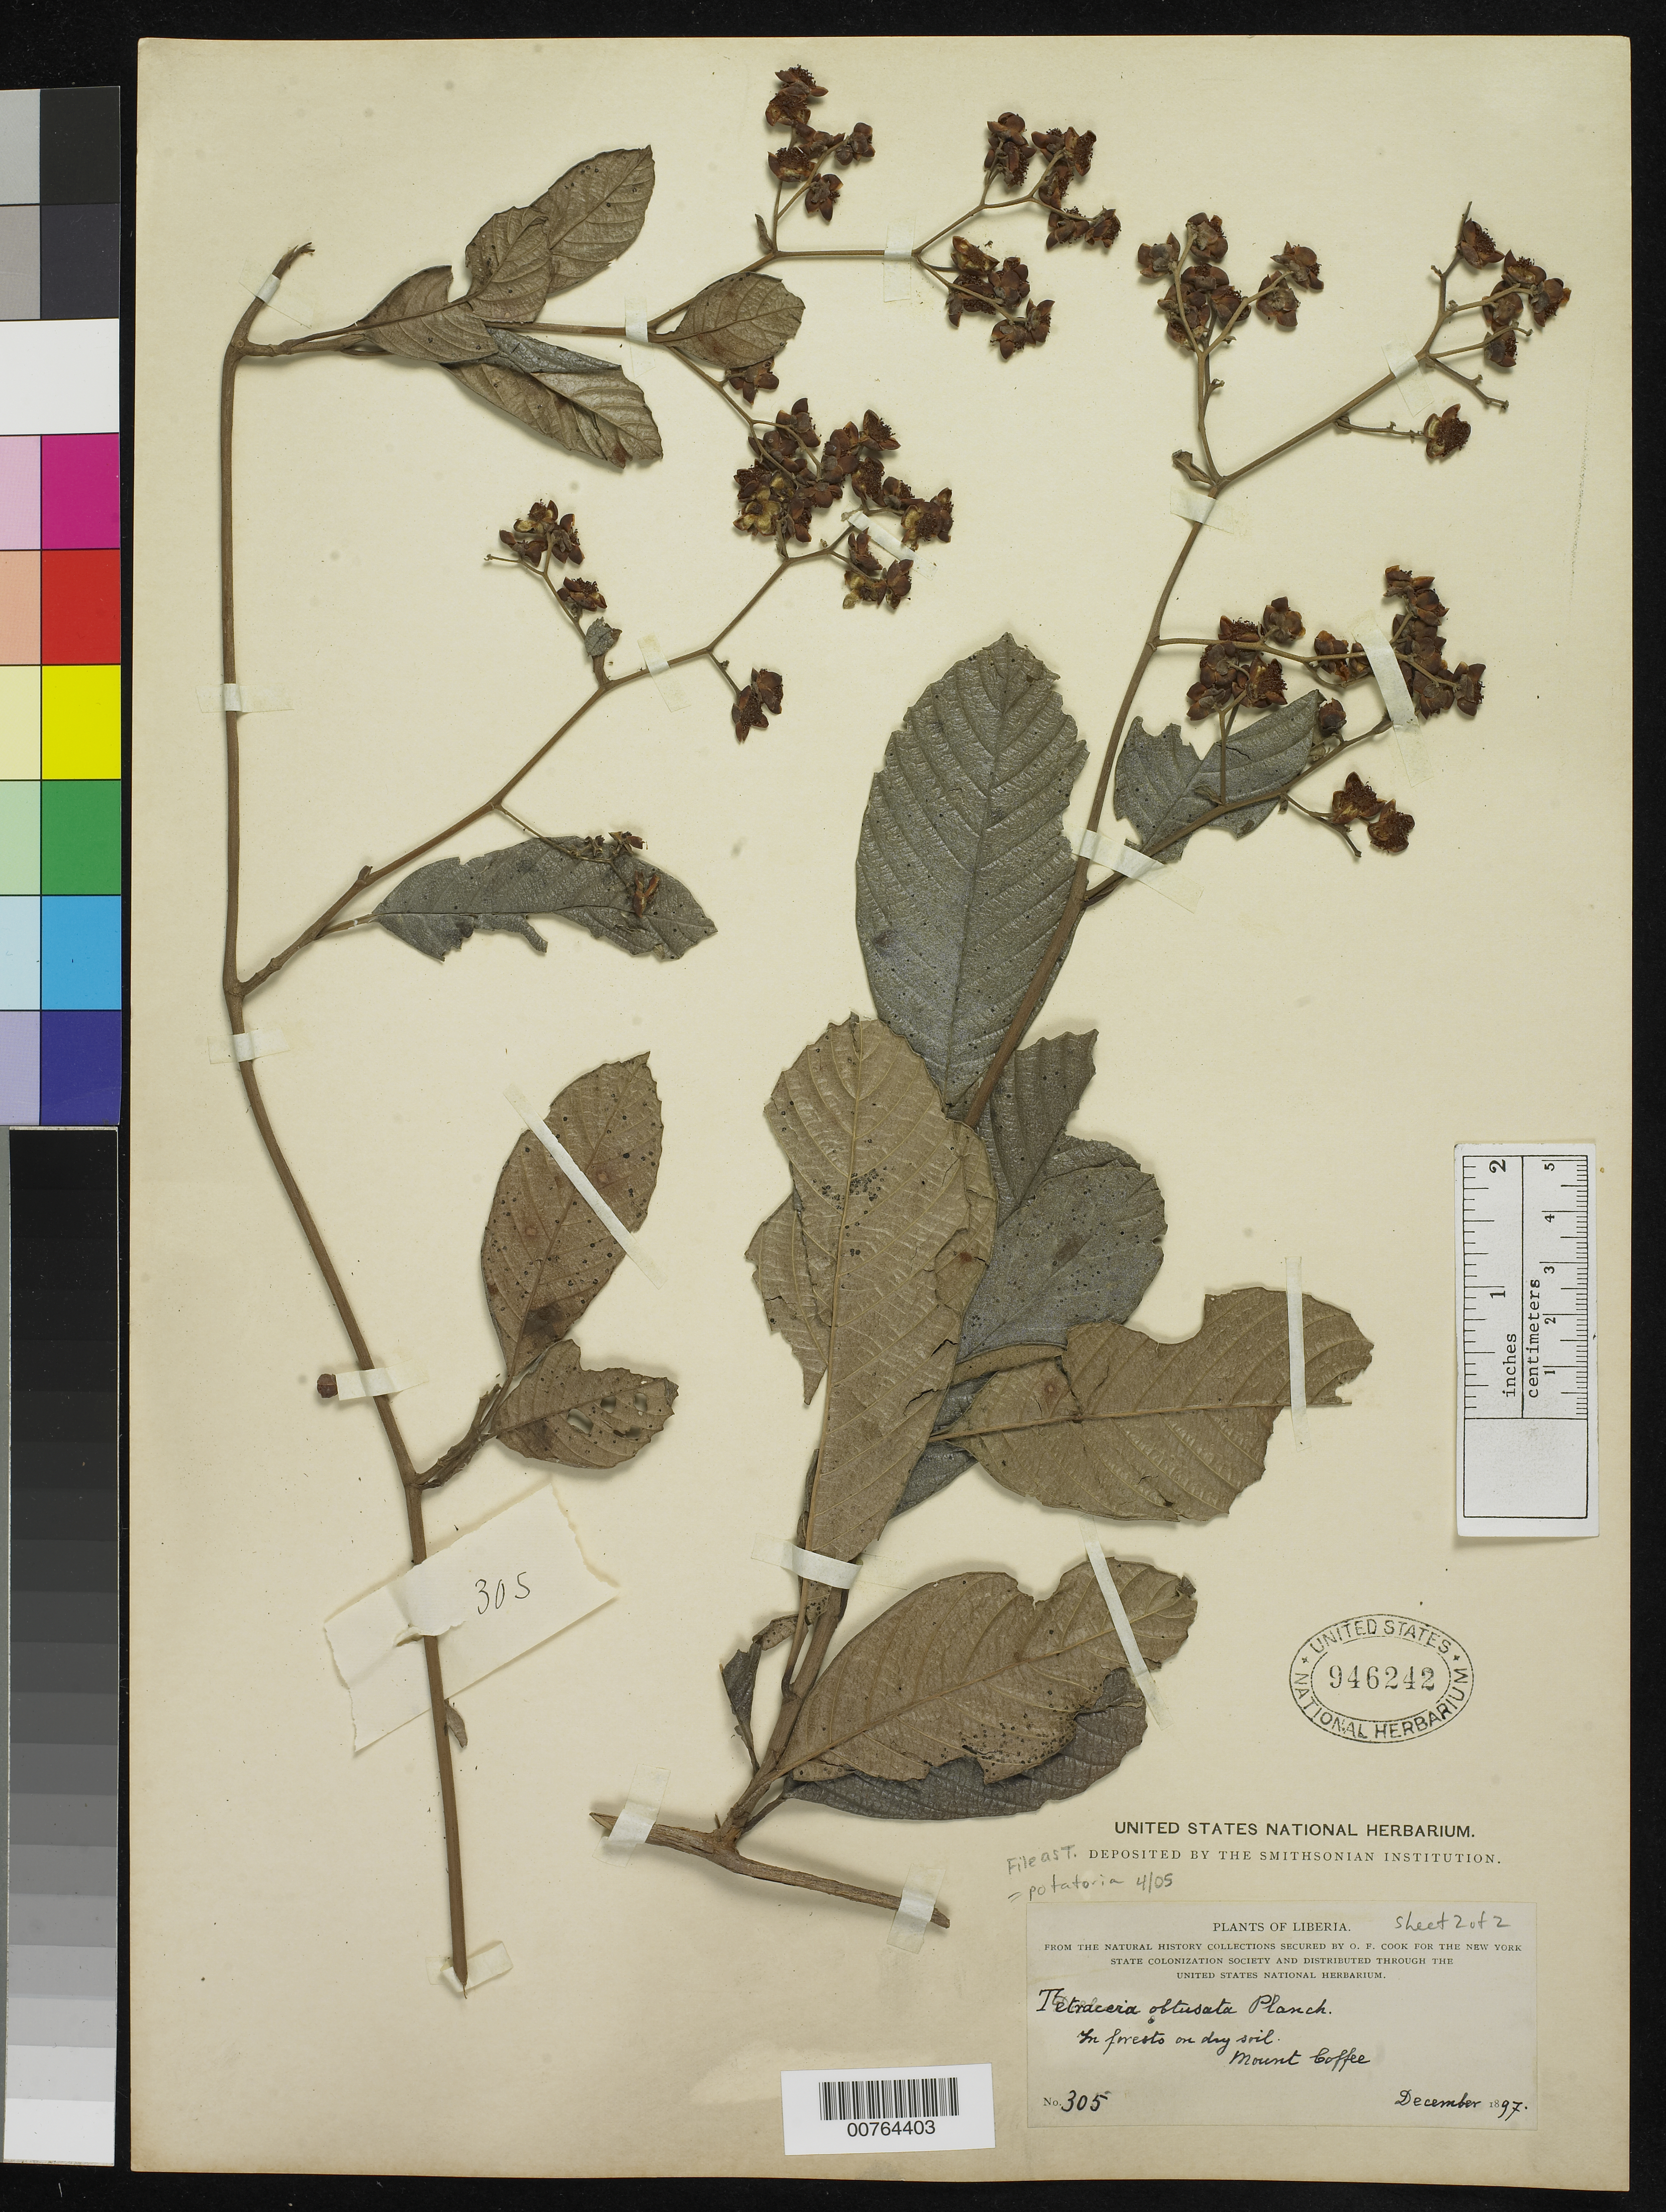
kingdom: Plantae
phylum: Tracheophyta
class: Magnoliopsida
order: Dilleniales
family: Dilleniaceae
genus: Tetracera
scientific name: Tetracera potatoria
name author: Afzel. ex G. Don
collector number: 305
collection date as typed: Dec 1897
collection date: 1897-12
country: Liberia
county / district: Mount Coffee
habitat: Forest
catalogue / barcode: US 946242